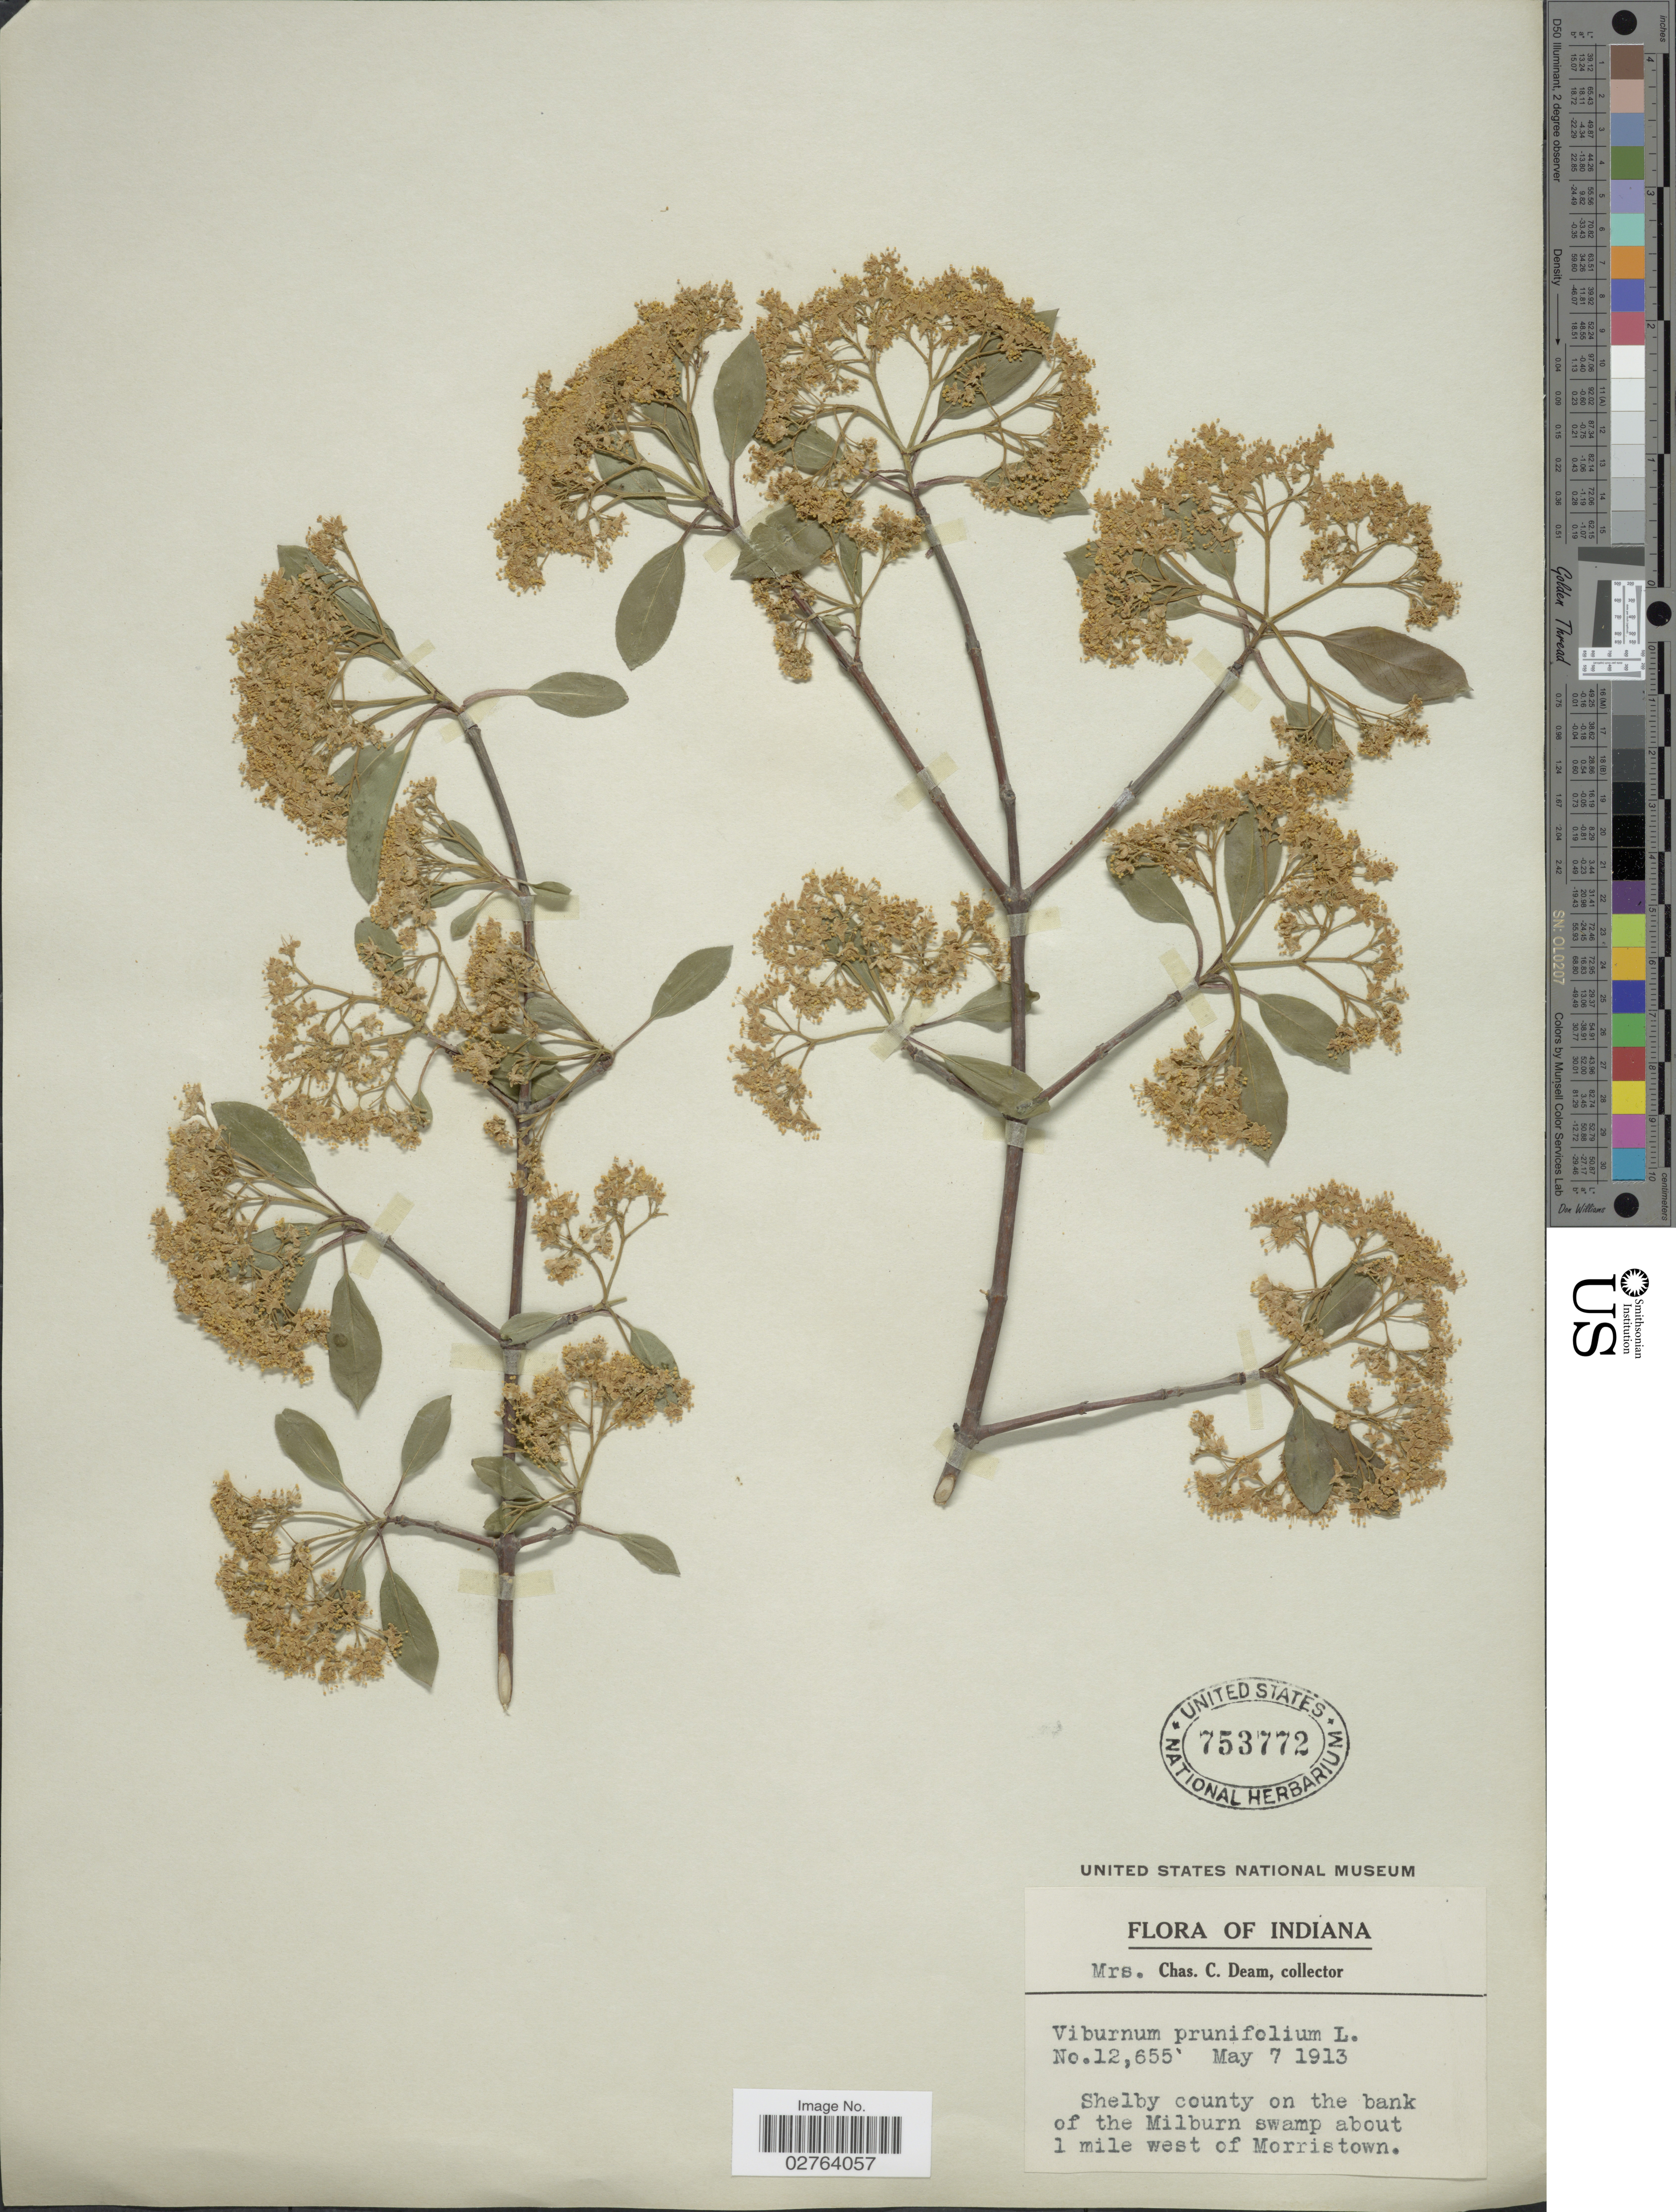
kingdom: Plantae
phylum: Tracheophyta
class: Magnoliopsida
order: Dipsacales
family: Viburnaceae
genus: Viburnum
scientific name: Viburnum prunifolium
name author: L.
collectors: C. Deam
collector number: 12655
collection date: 1913-05-07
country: United States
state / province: Indiana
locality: Shelby county on the bank of the Milburn swamp about 1 mile west of Morristown.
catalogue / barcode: US 753772